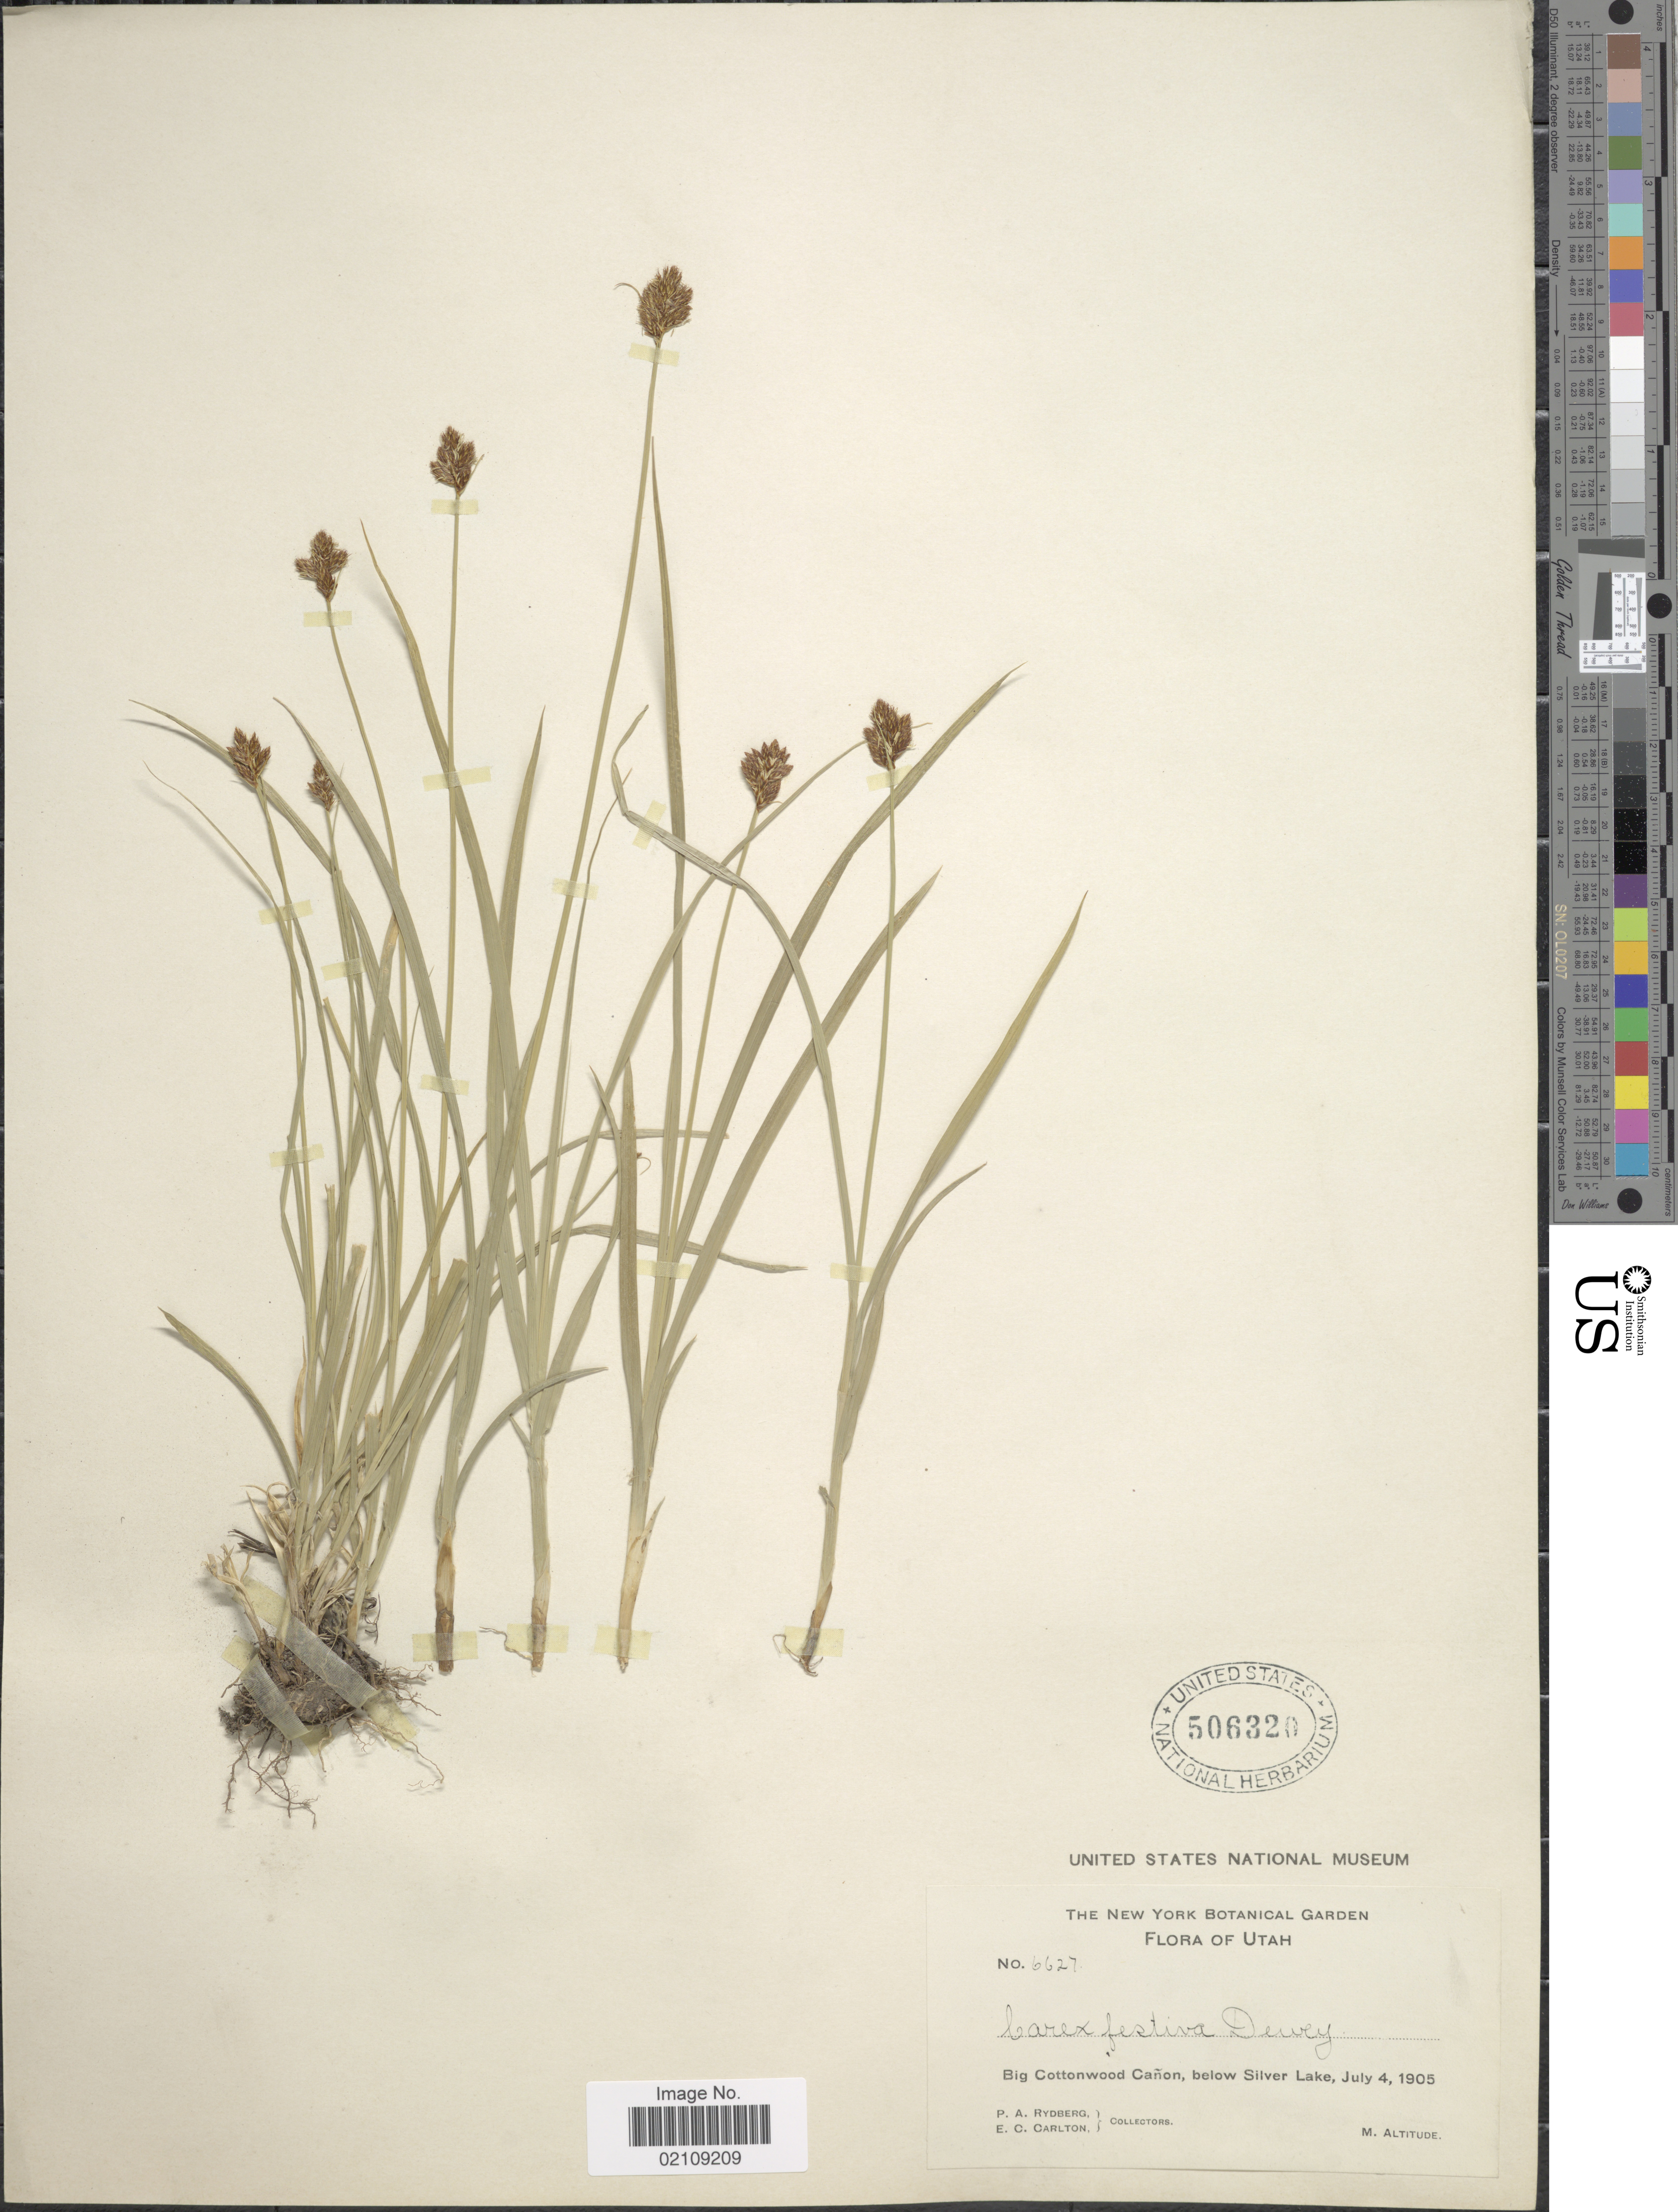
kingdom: Plantae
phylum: Tracheophyta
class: Liliopsida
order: Poales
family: Cyperaceae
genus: Carex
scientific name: Carex microptera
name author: Mack.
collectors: P. A. Rydberg & E. Carlton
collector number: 6627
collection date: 1905-07-04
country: United States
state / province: Utah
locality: Big Cottonwood Cañon, below Silver Lake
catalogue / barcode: US 506320